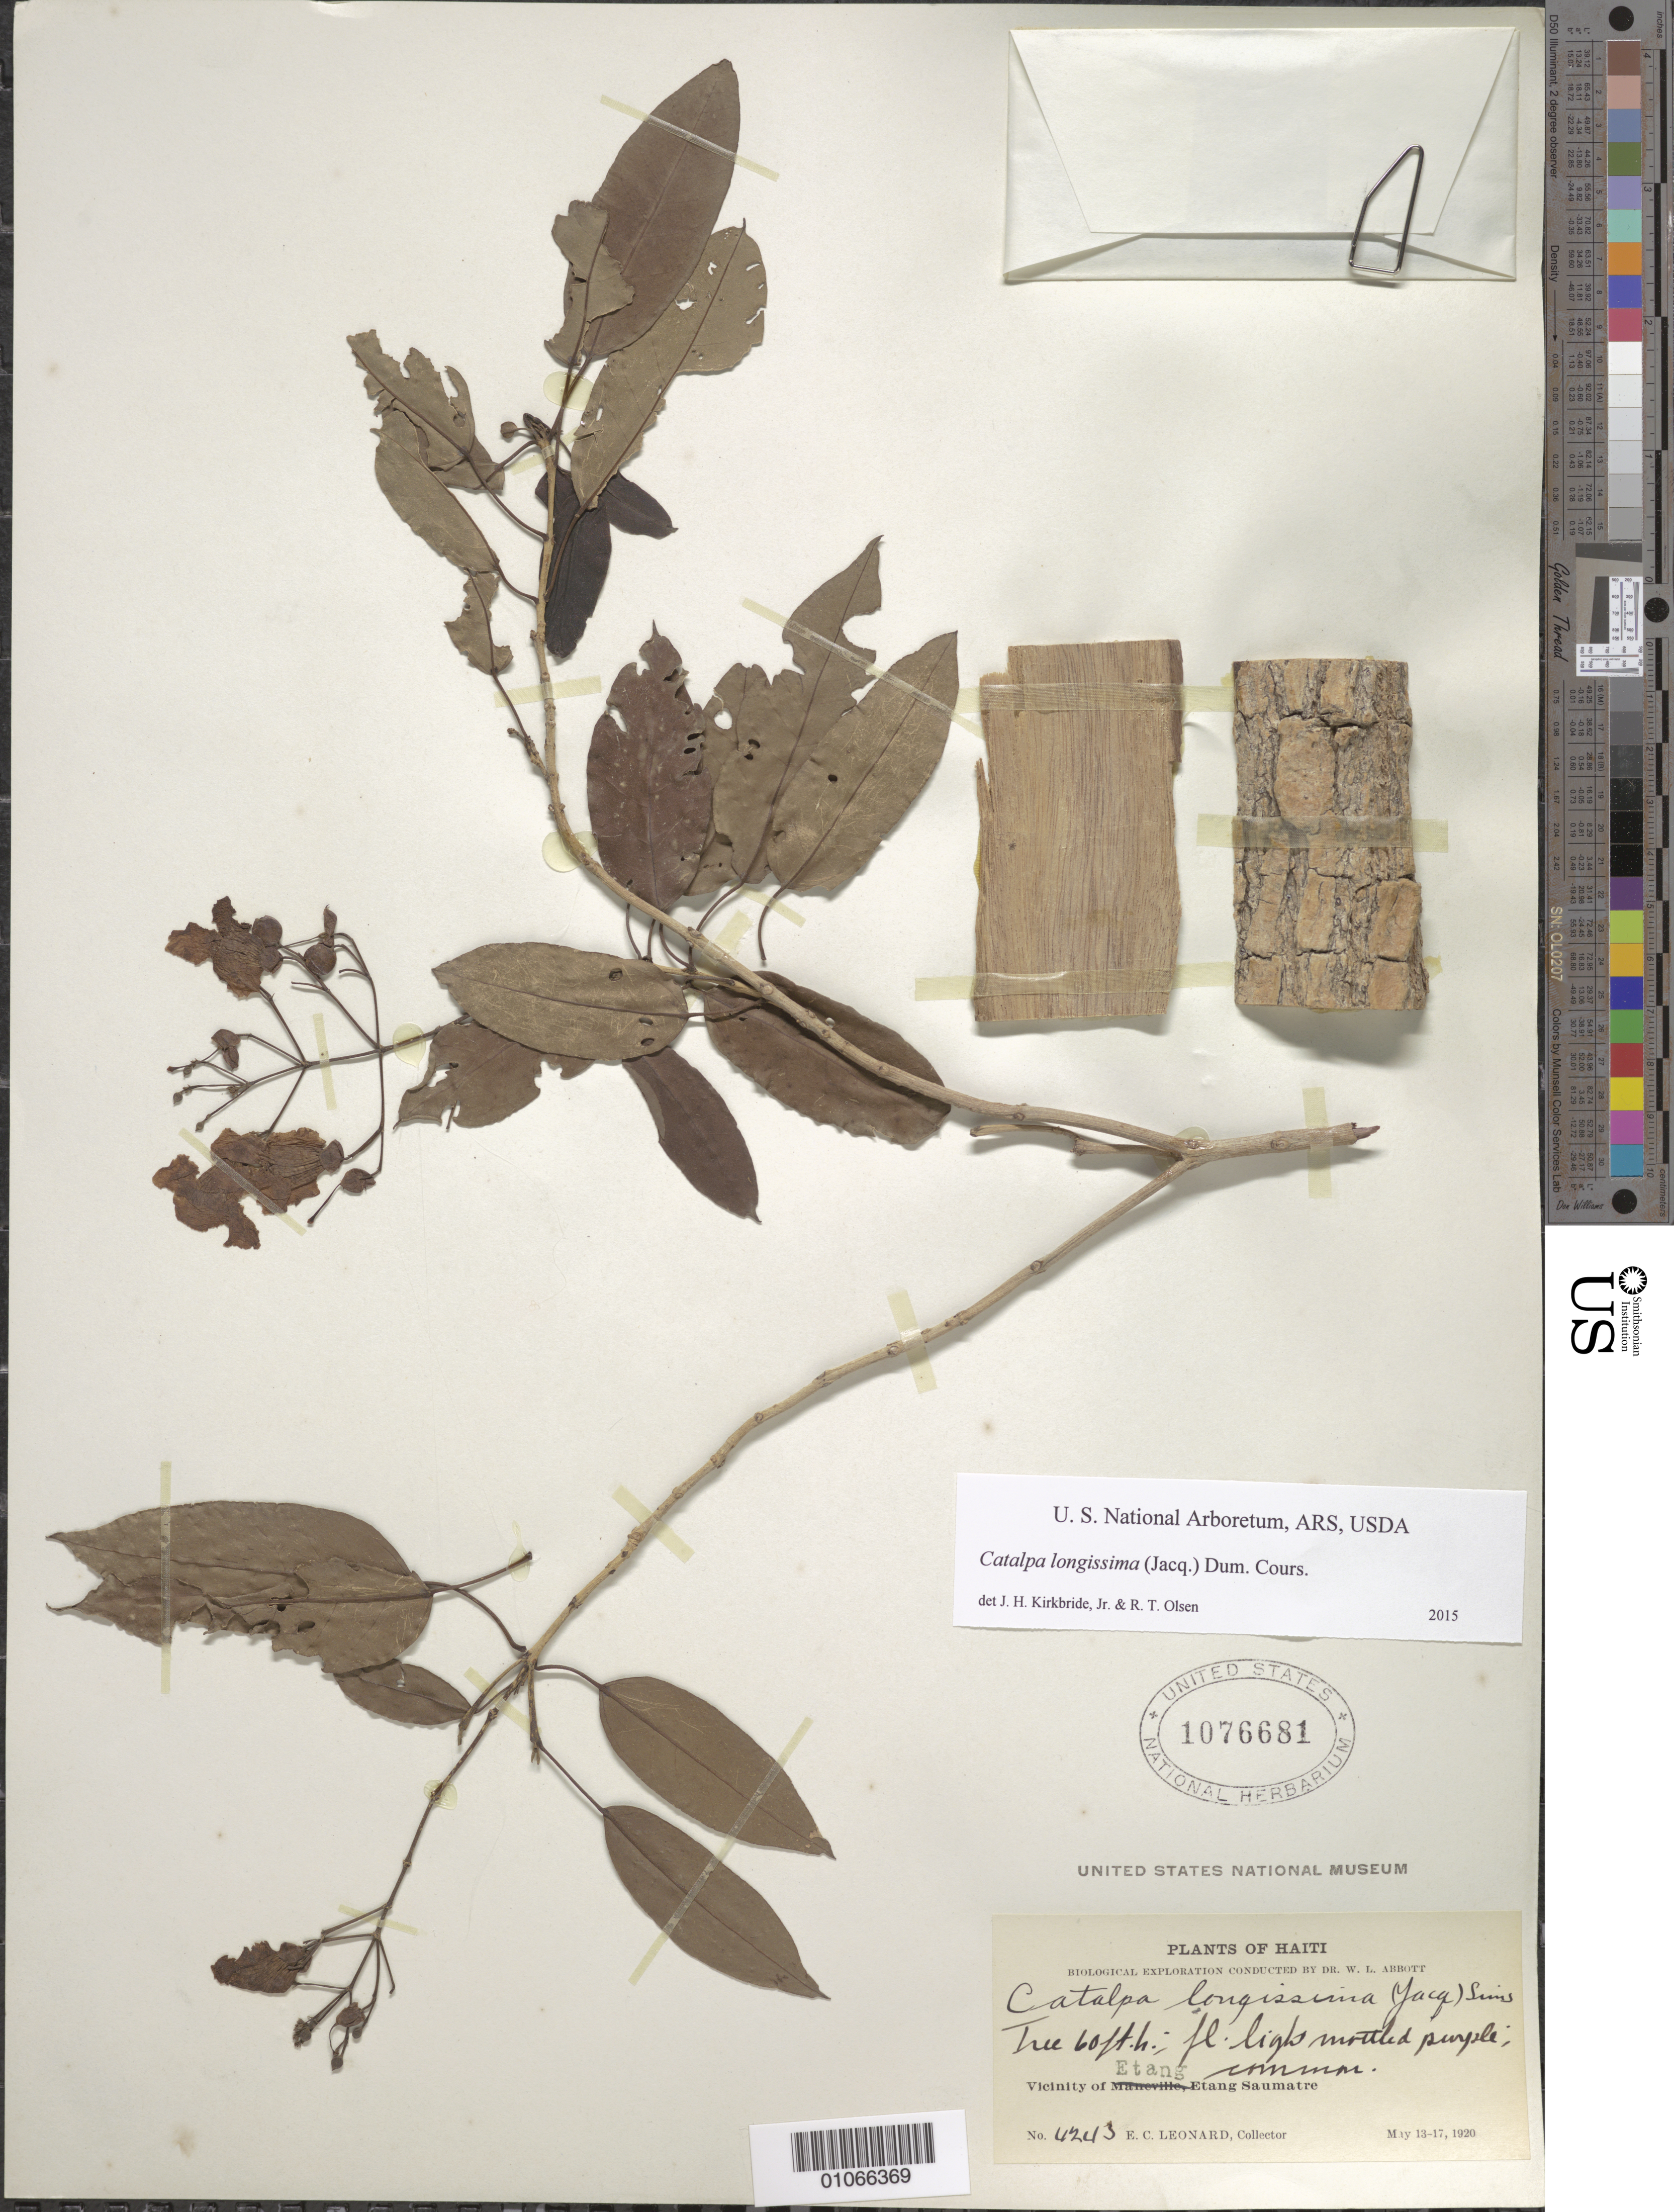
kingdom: Plantae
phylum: Tracheophyta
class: Magnoliopsida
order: Lamiales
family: Bignoniaceae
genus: Catalpa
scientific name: Catalpa longissima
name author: (Jacq.) Dum. Cours.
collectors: E. C. Leonard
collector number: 4243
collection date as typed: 13 May 1920 to 17 May 1920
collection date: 1920-05-13/1920-05-17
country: Haiti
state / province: Óuest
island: Hispaniola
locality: Vicinity of Etang Saumatre.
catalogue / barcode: US 1076681